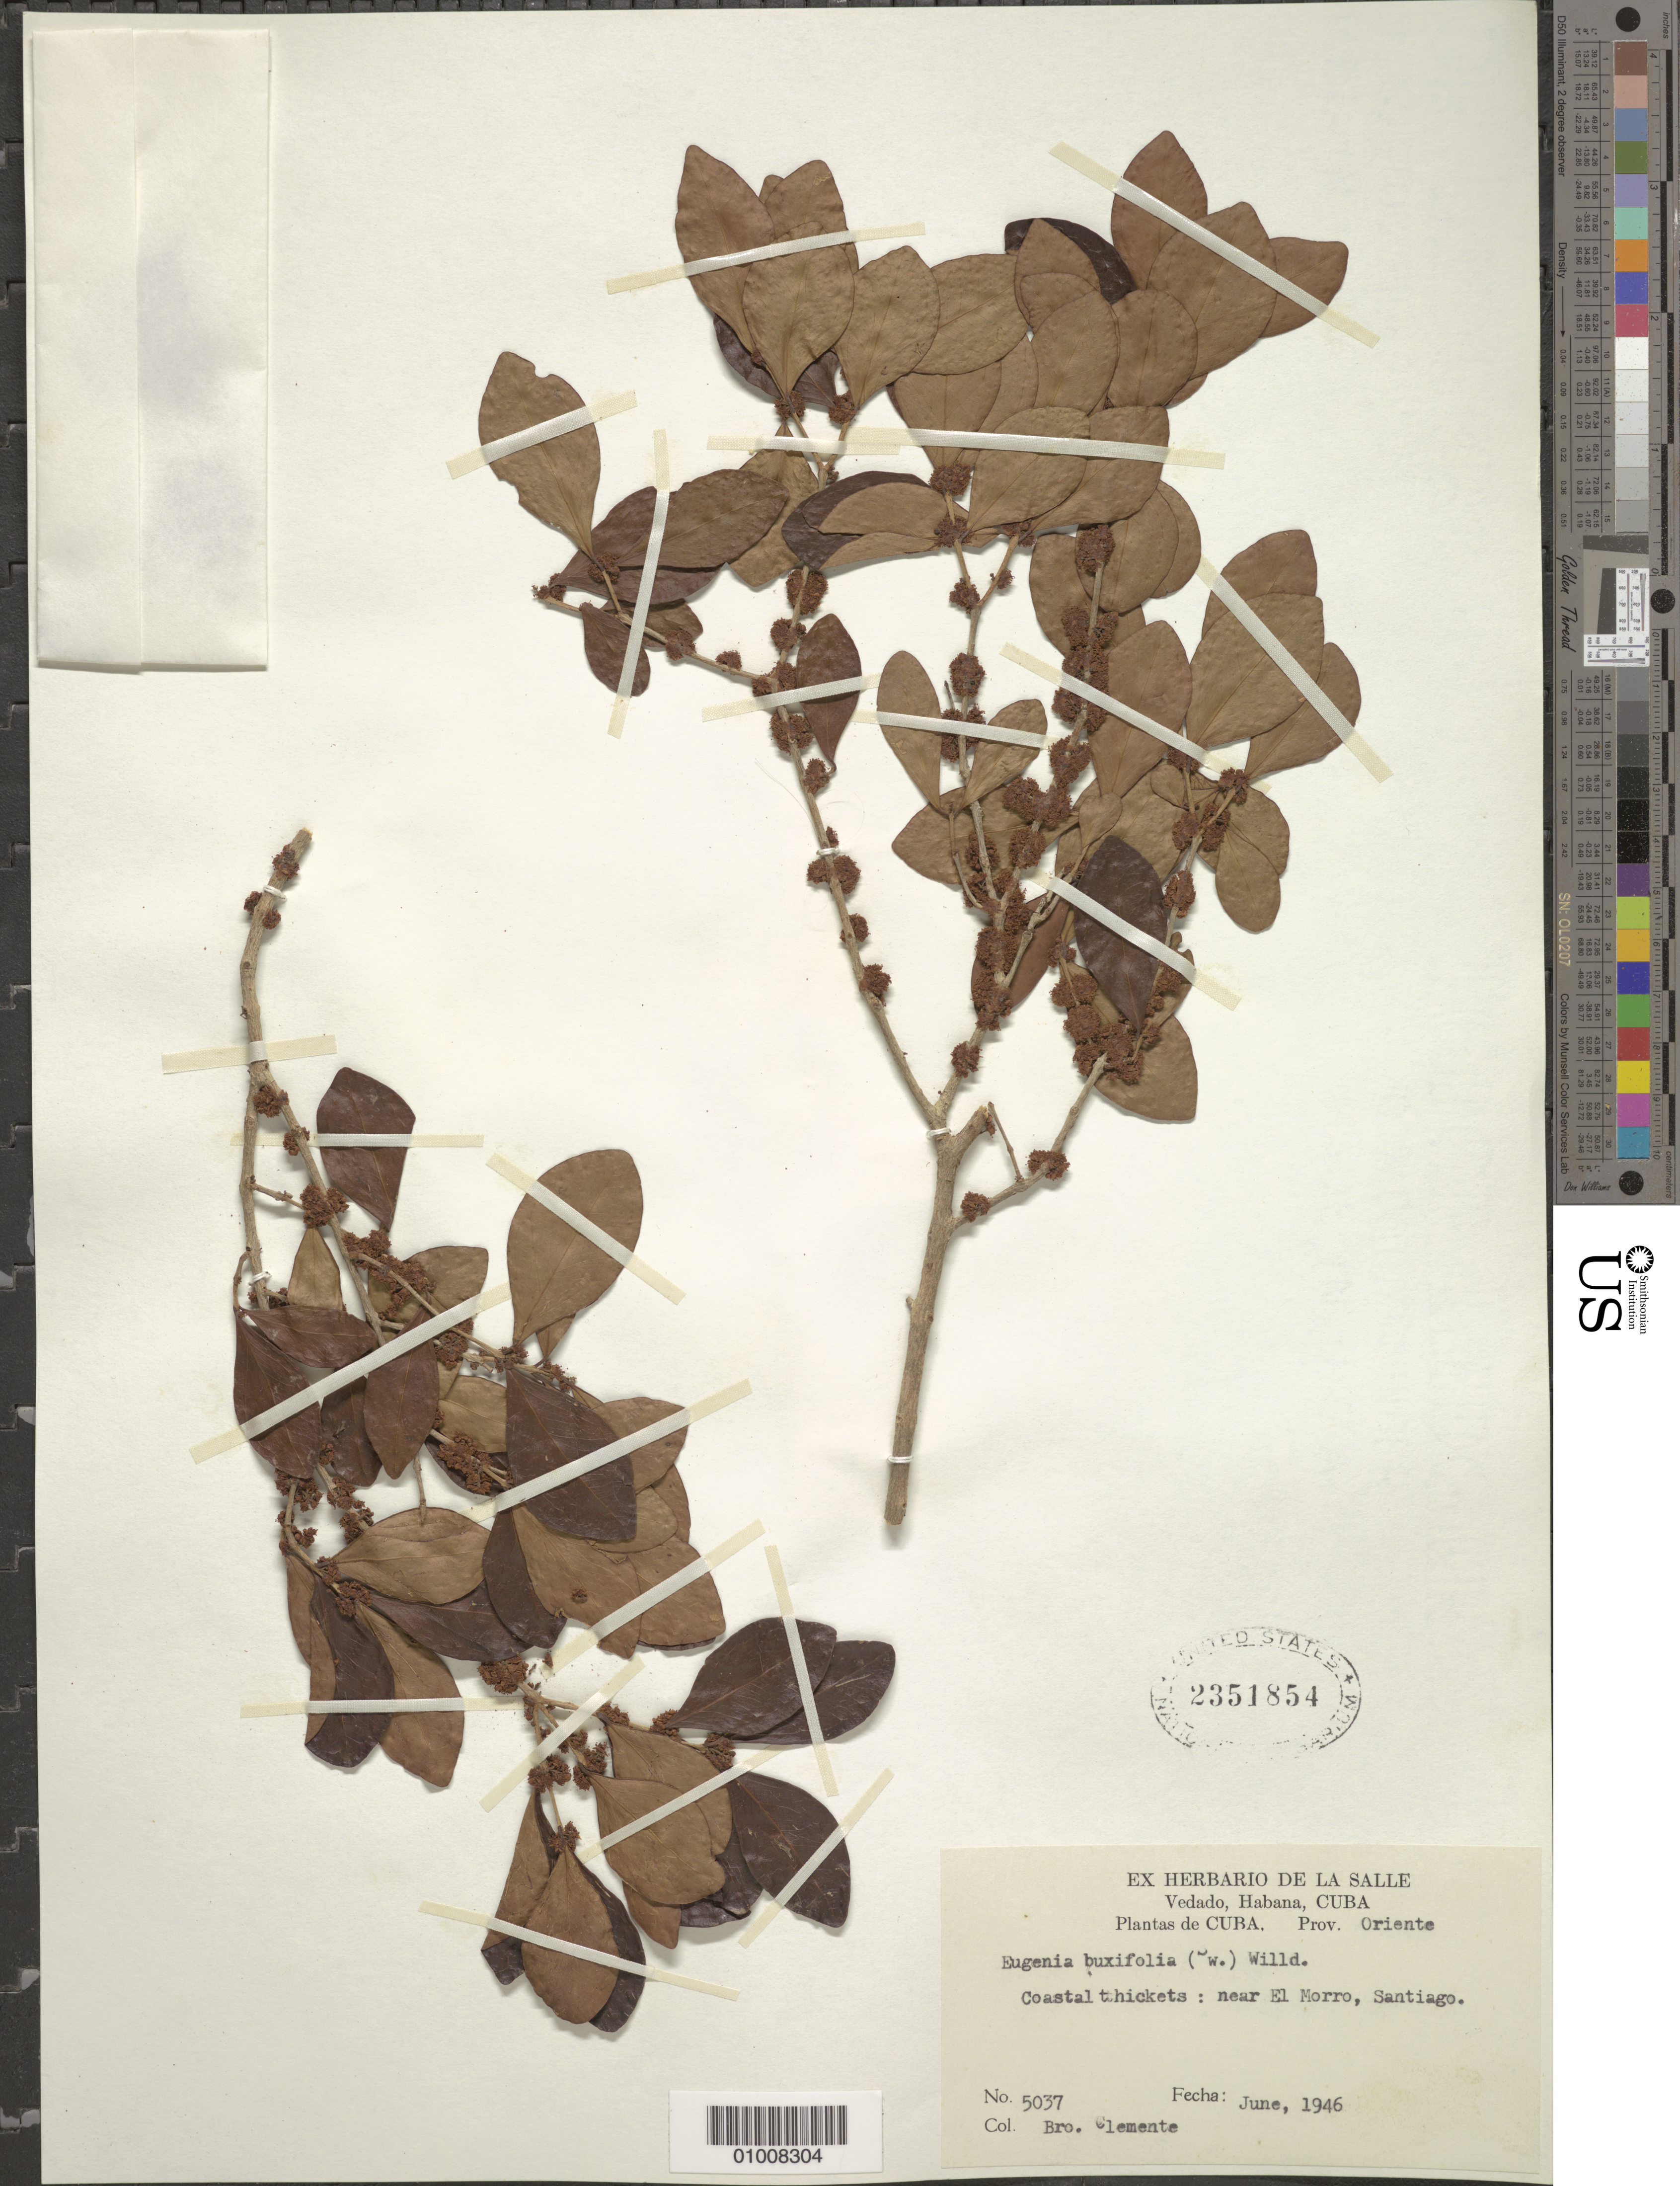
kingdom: Plantae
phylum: Tracheophyta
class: Magnoliopsida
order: Myrtales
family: Myrtaceae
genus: Eugenia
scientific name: Eugenia foetida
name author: Pers.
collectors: Bro. Clemente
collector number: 5037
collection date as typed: Jun 1946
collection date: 1946-06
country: Cuba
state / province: Santiago de Cuba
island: Cuba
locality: Coastal: near El Morro, Santiago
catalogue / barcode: US 2351854